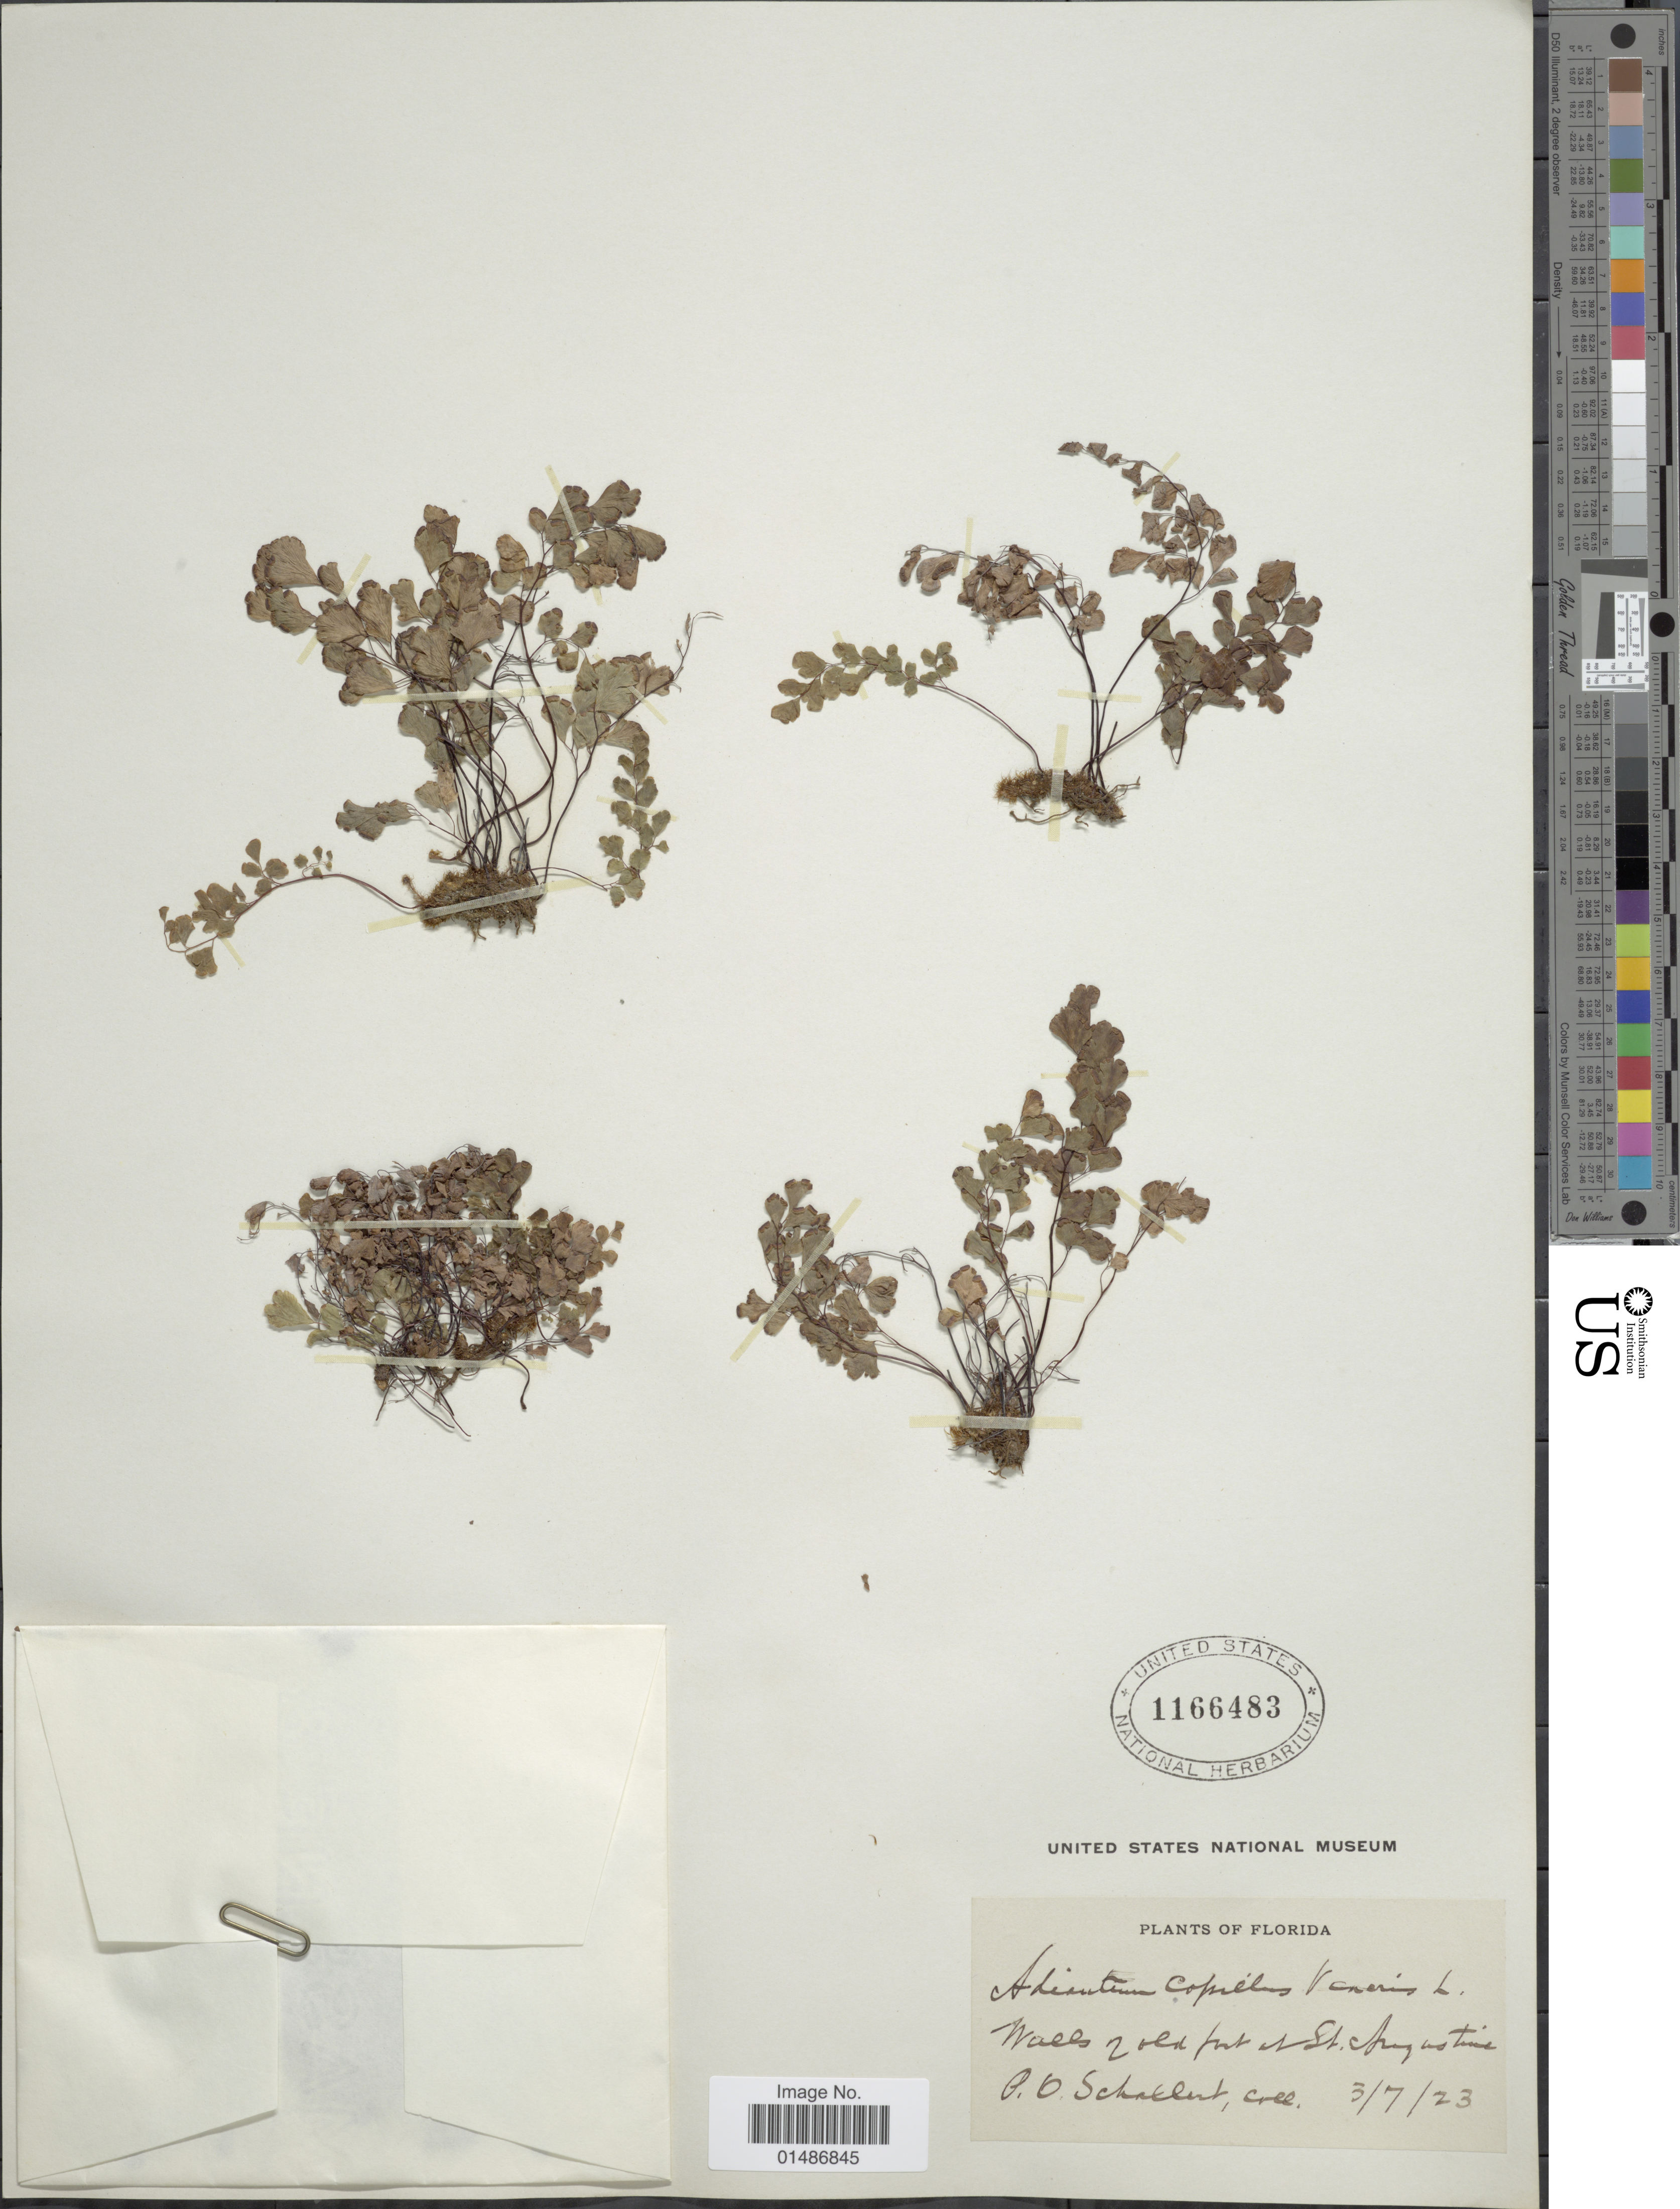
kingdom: Plantae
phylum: Tracheophyta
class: Polypodiopsida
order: Polypodiales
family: Pteridaceae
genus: Adiantum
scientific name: Adiantum capillus-veneris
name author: L.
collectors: P. Schallert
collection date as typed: Transcribed d/m/y: 7/3/23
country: United States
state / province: Florida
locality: Walls of old fort at St. Augustine.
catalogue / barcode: US 1166483